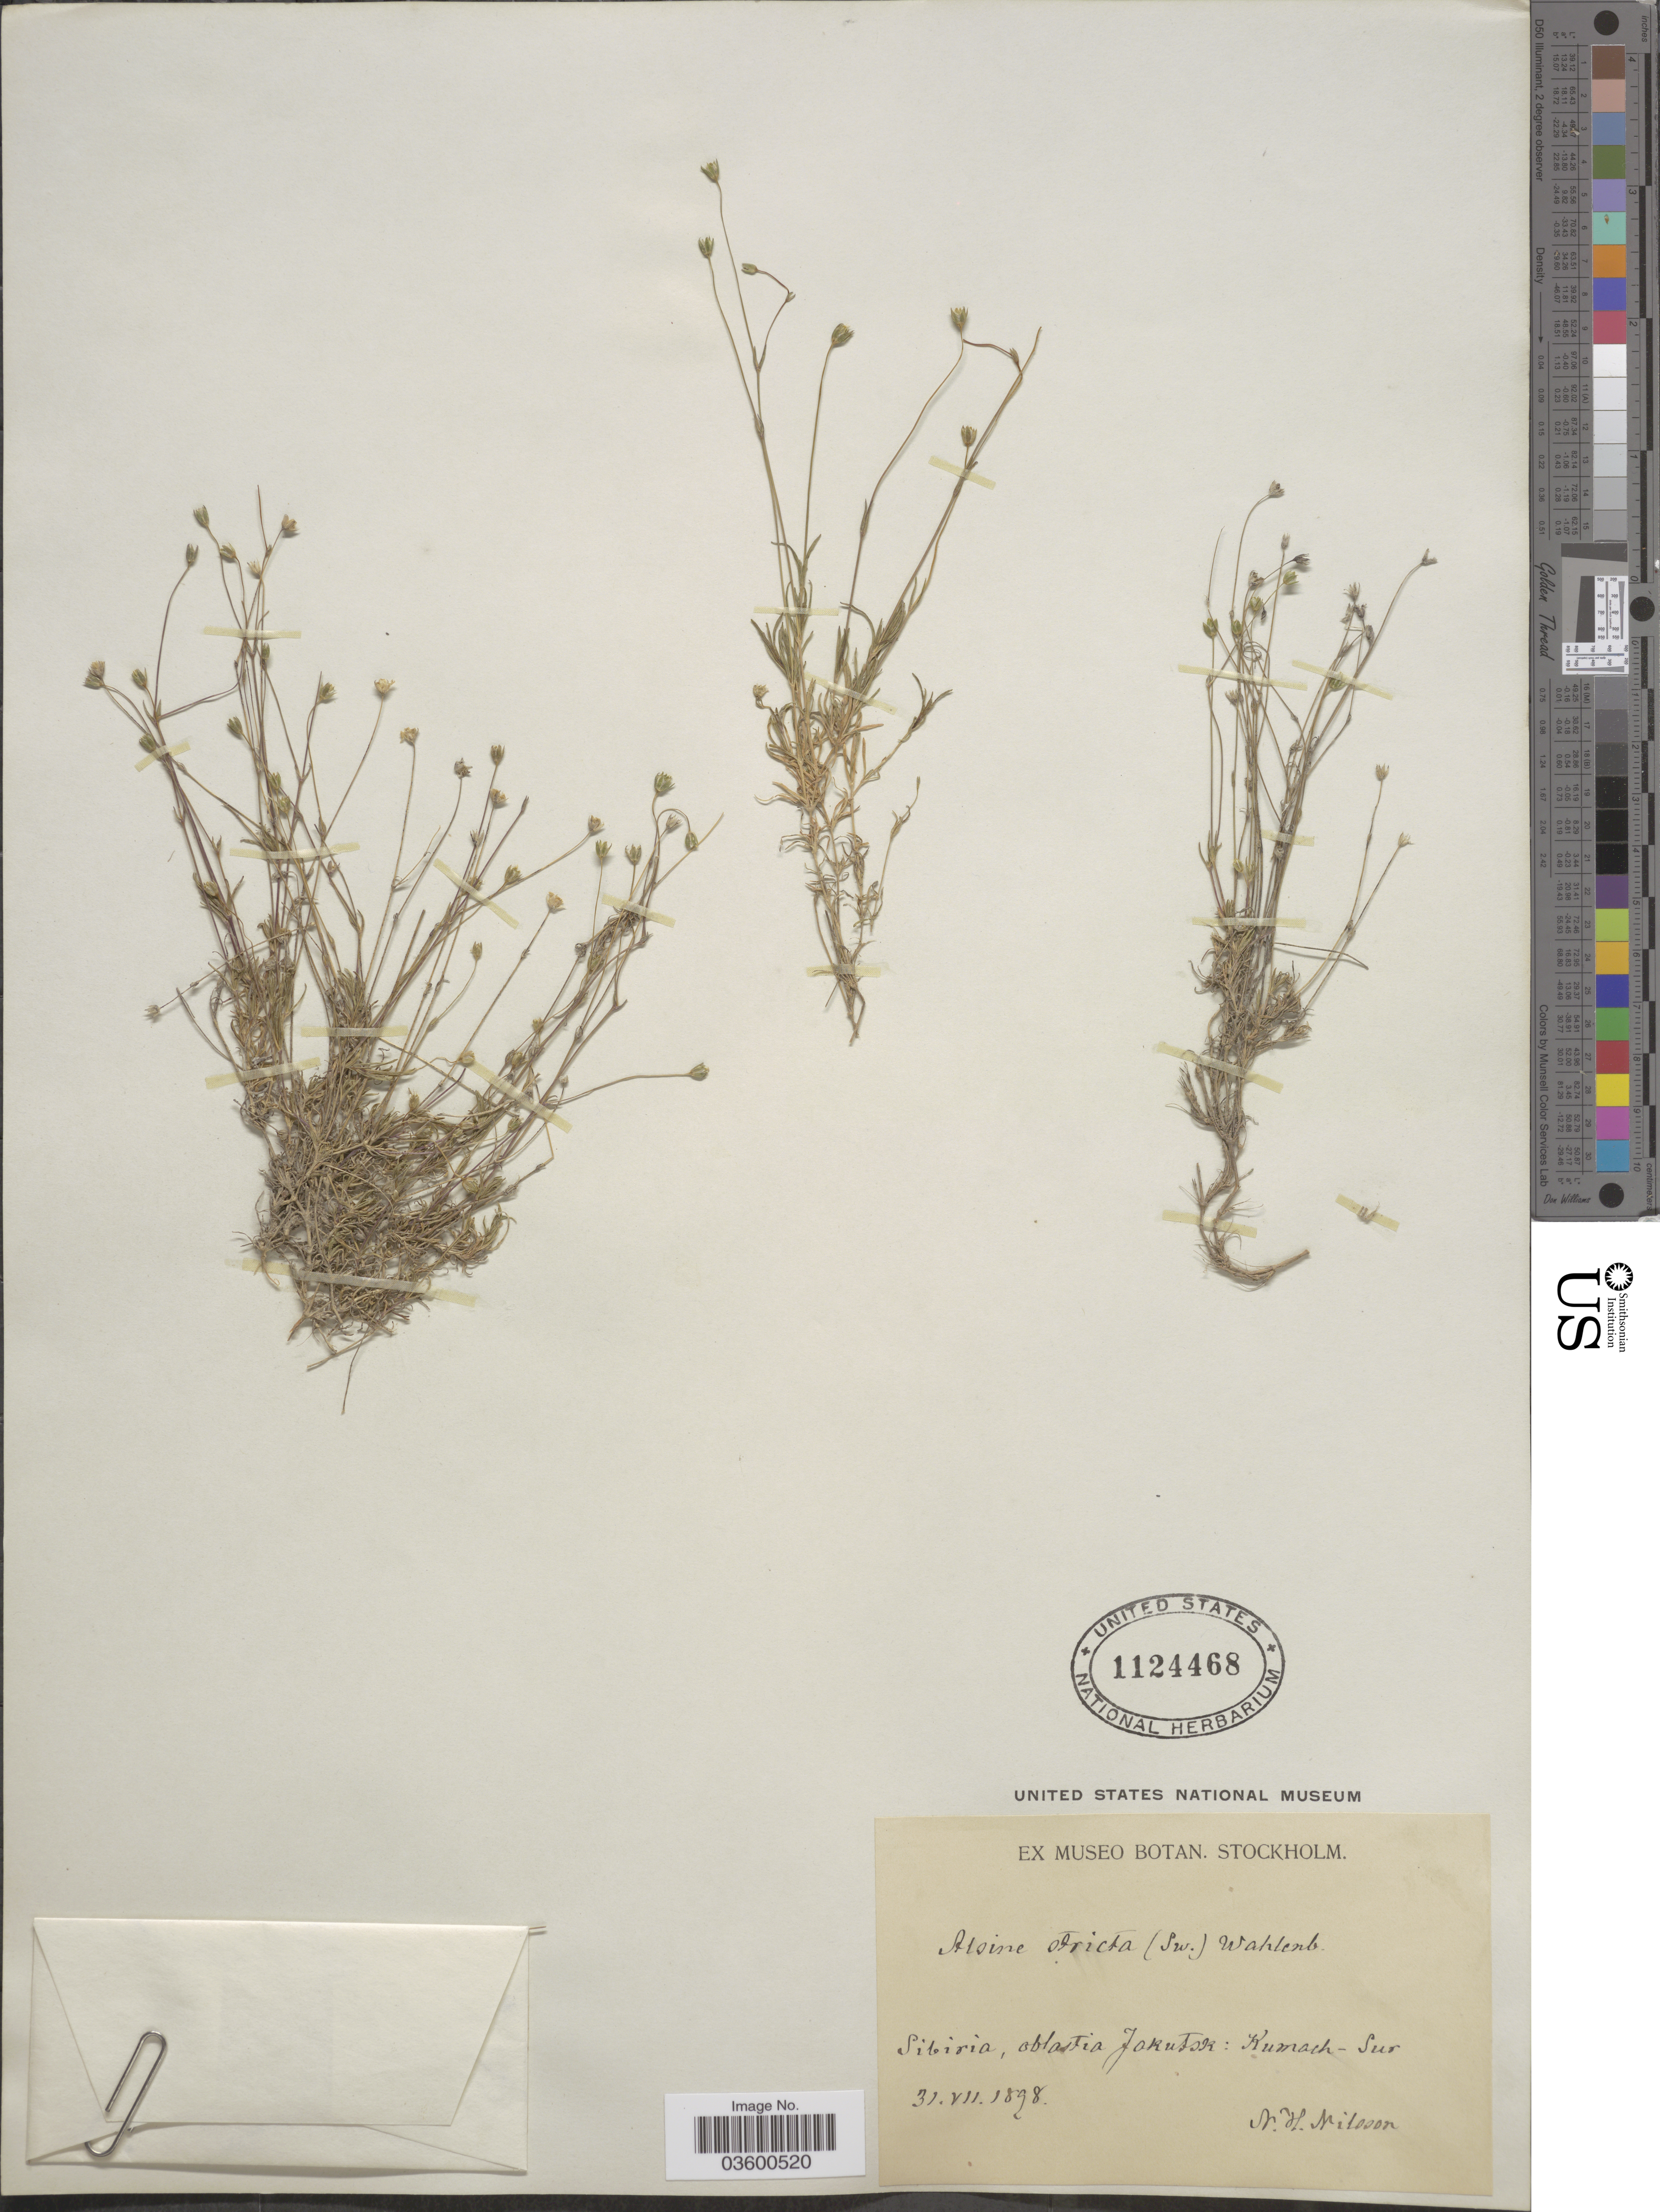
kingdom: Plantae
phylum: Tracheophyta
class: Magnoliopsida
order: Caryophyllales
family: Caryophyllaceae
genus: Stellaria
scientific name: Stellaria stricta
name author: Richardson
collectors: N. H. Nilsson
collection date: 1898-07-31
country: Russian Federation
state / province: Sakha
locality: Sibiria, oblastia Jakutsk: Kumach-Sur.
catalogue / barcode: US 1124468